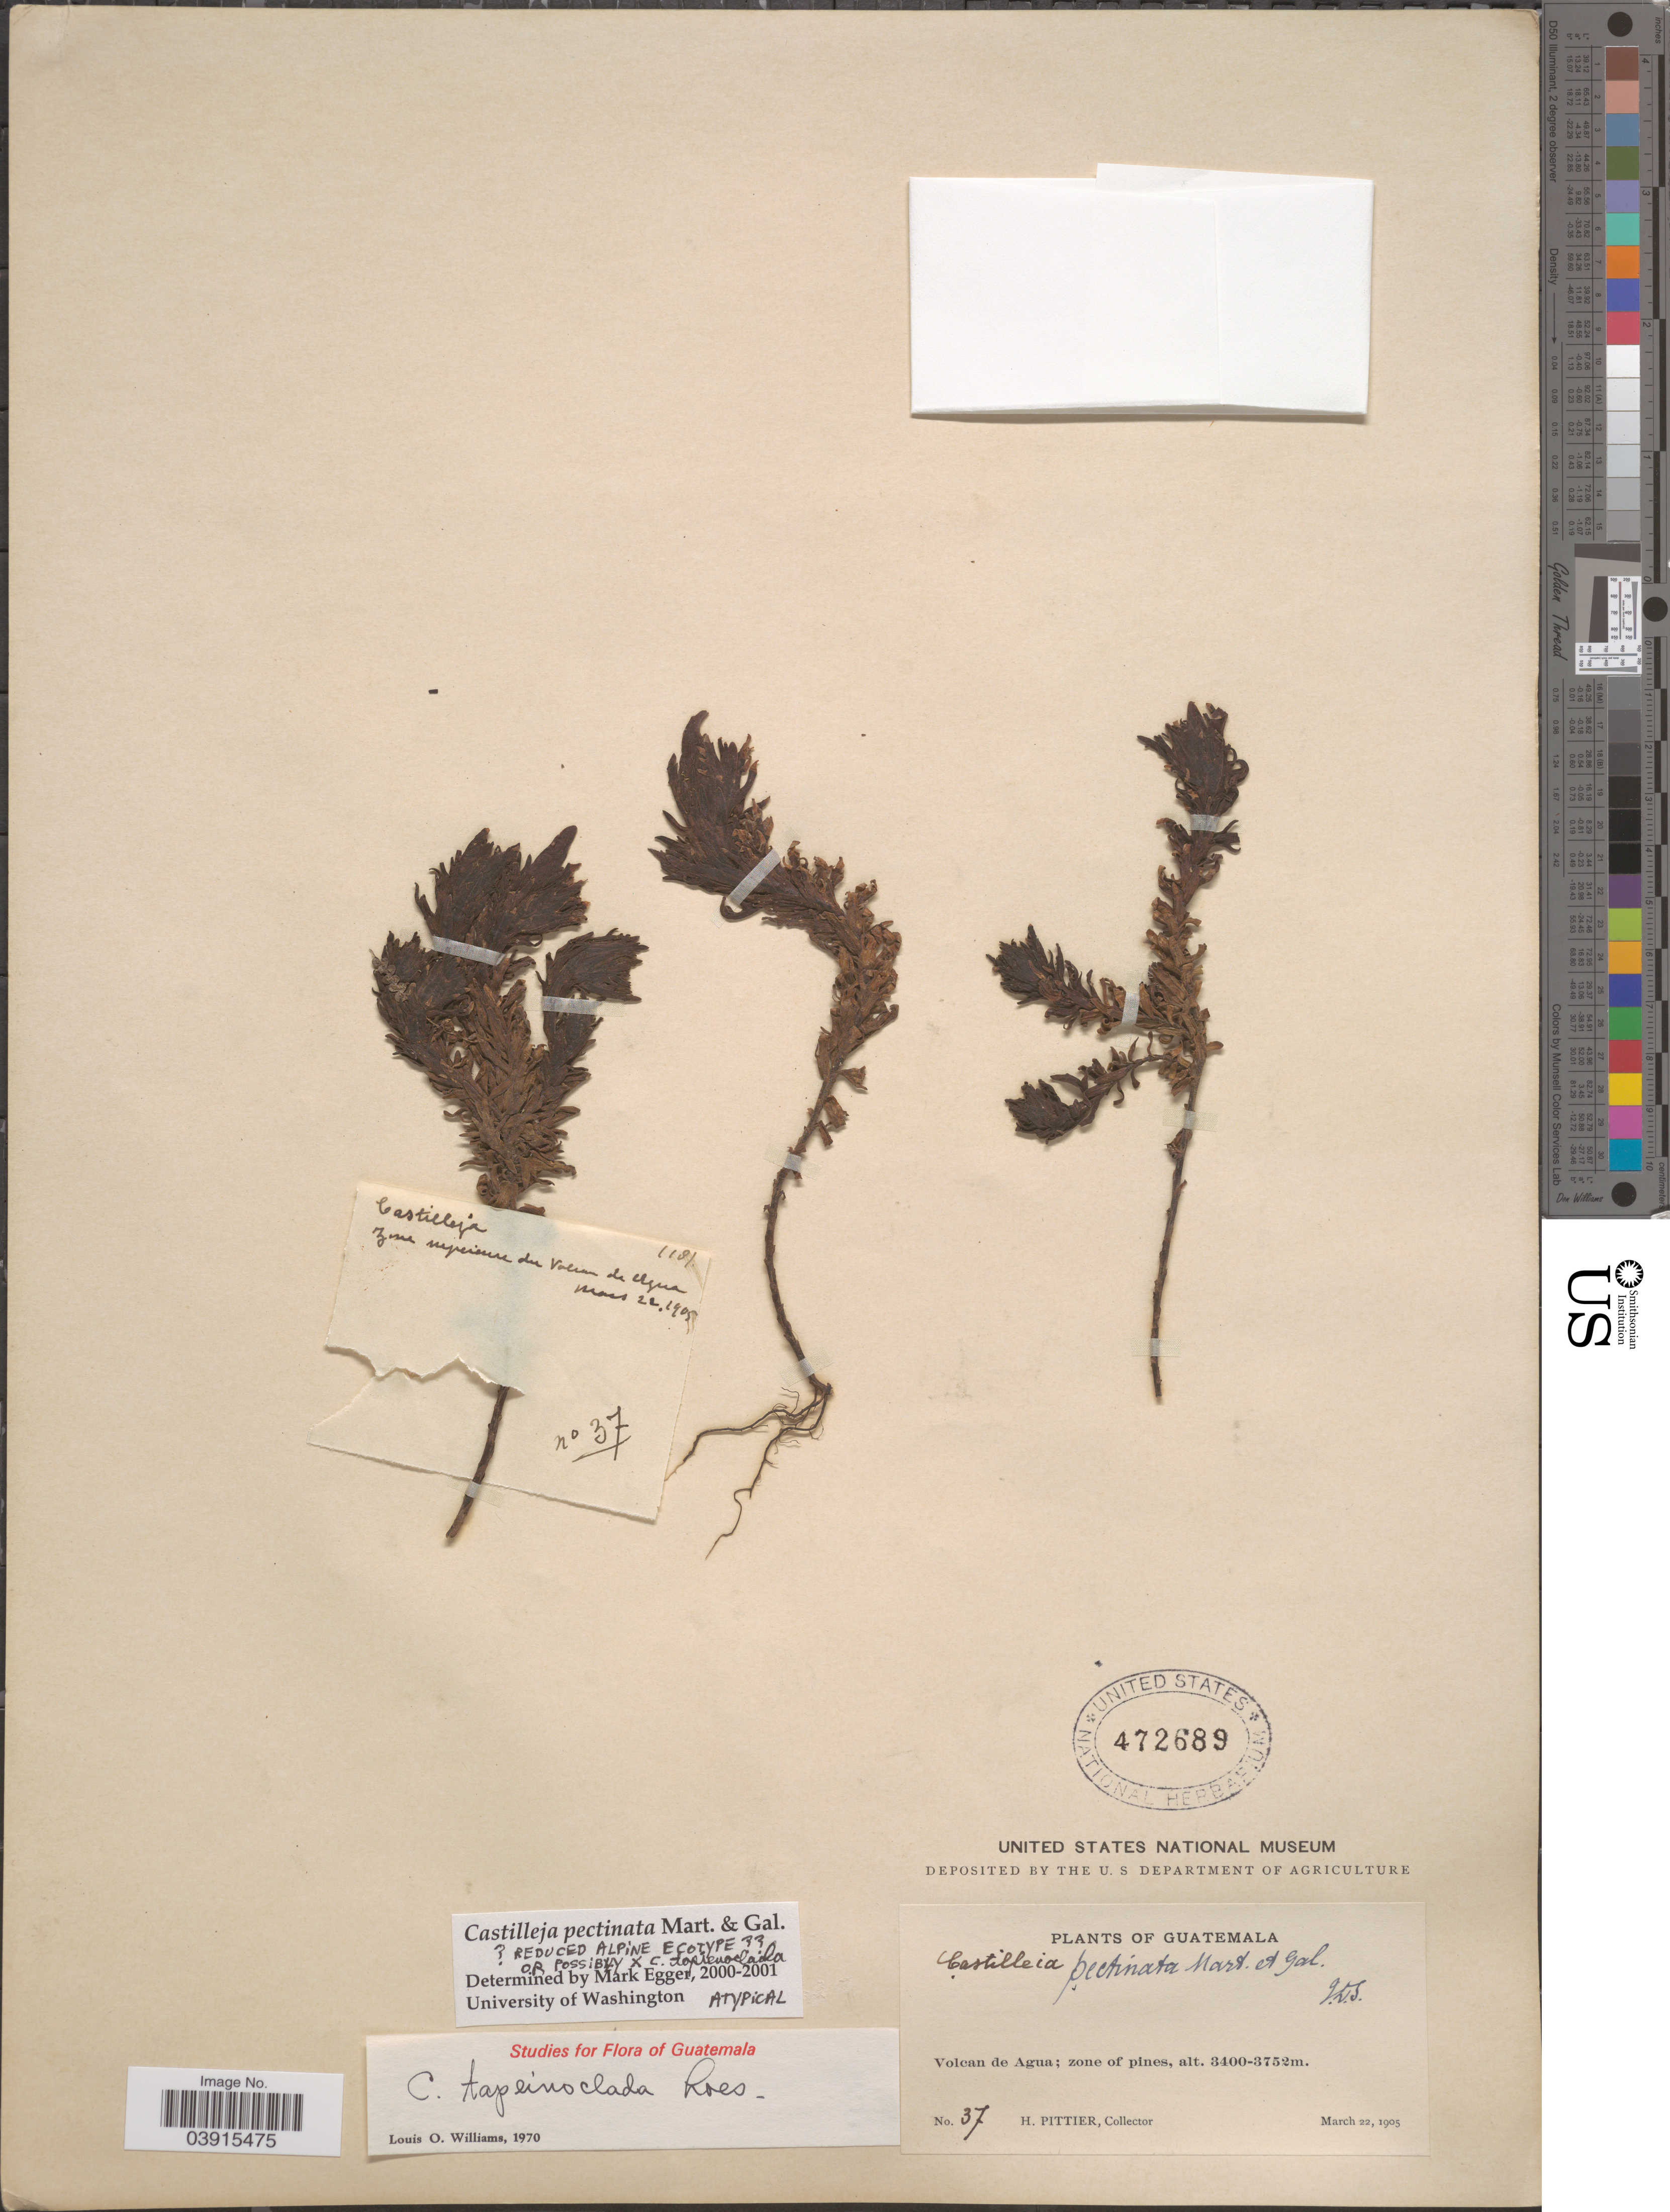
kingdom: Plantae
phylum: Tracheophyta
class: Magnoliopsida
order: Lamiales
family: Orobanchaceae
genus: Castilleja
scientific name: Castilleja pectinata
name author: M. Martens & Galeotti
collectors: H. F. Pittier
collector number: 37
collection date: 1905-03-22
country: Guatemala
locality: Volcan de Agua; zone of pines.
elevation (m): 3400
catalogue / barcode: US 472689